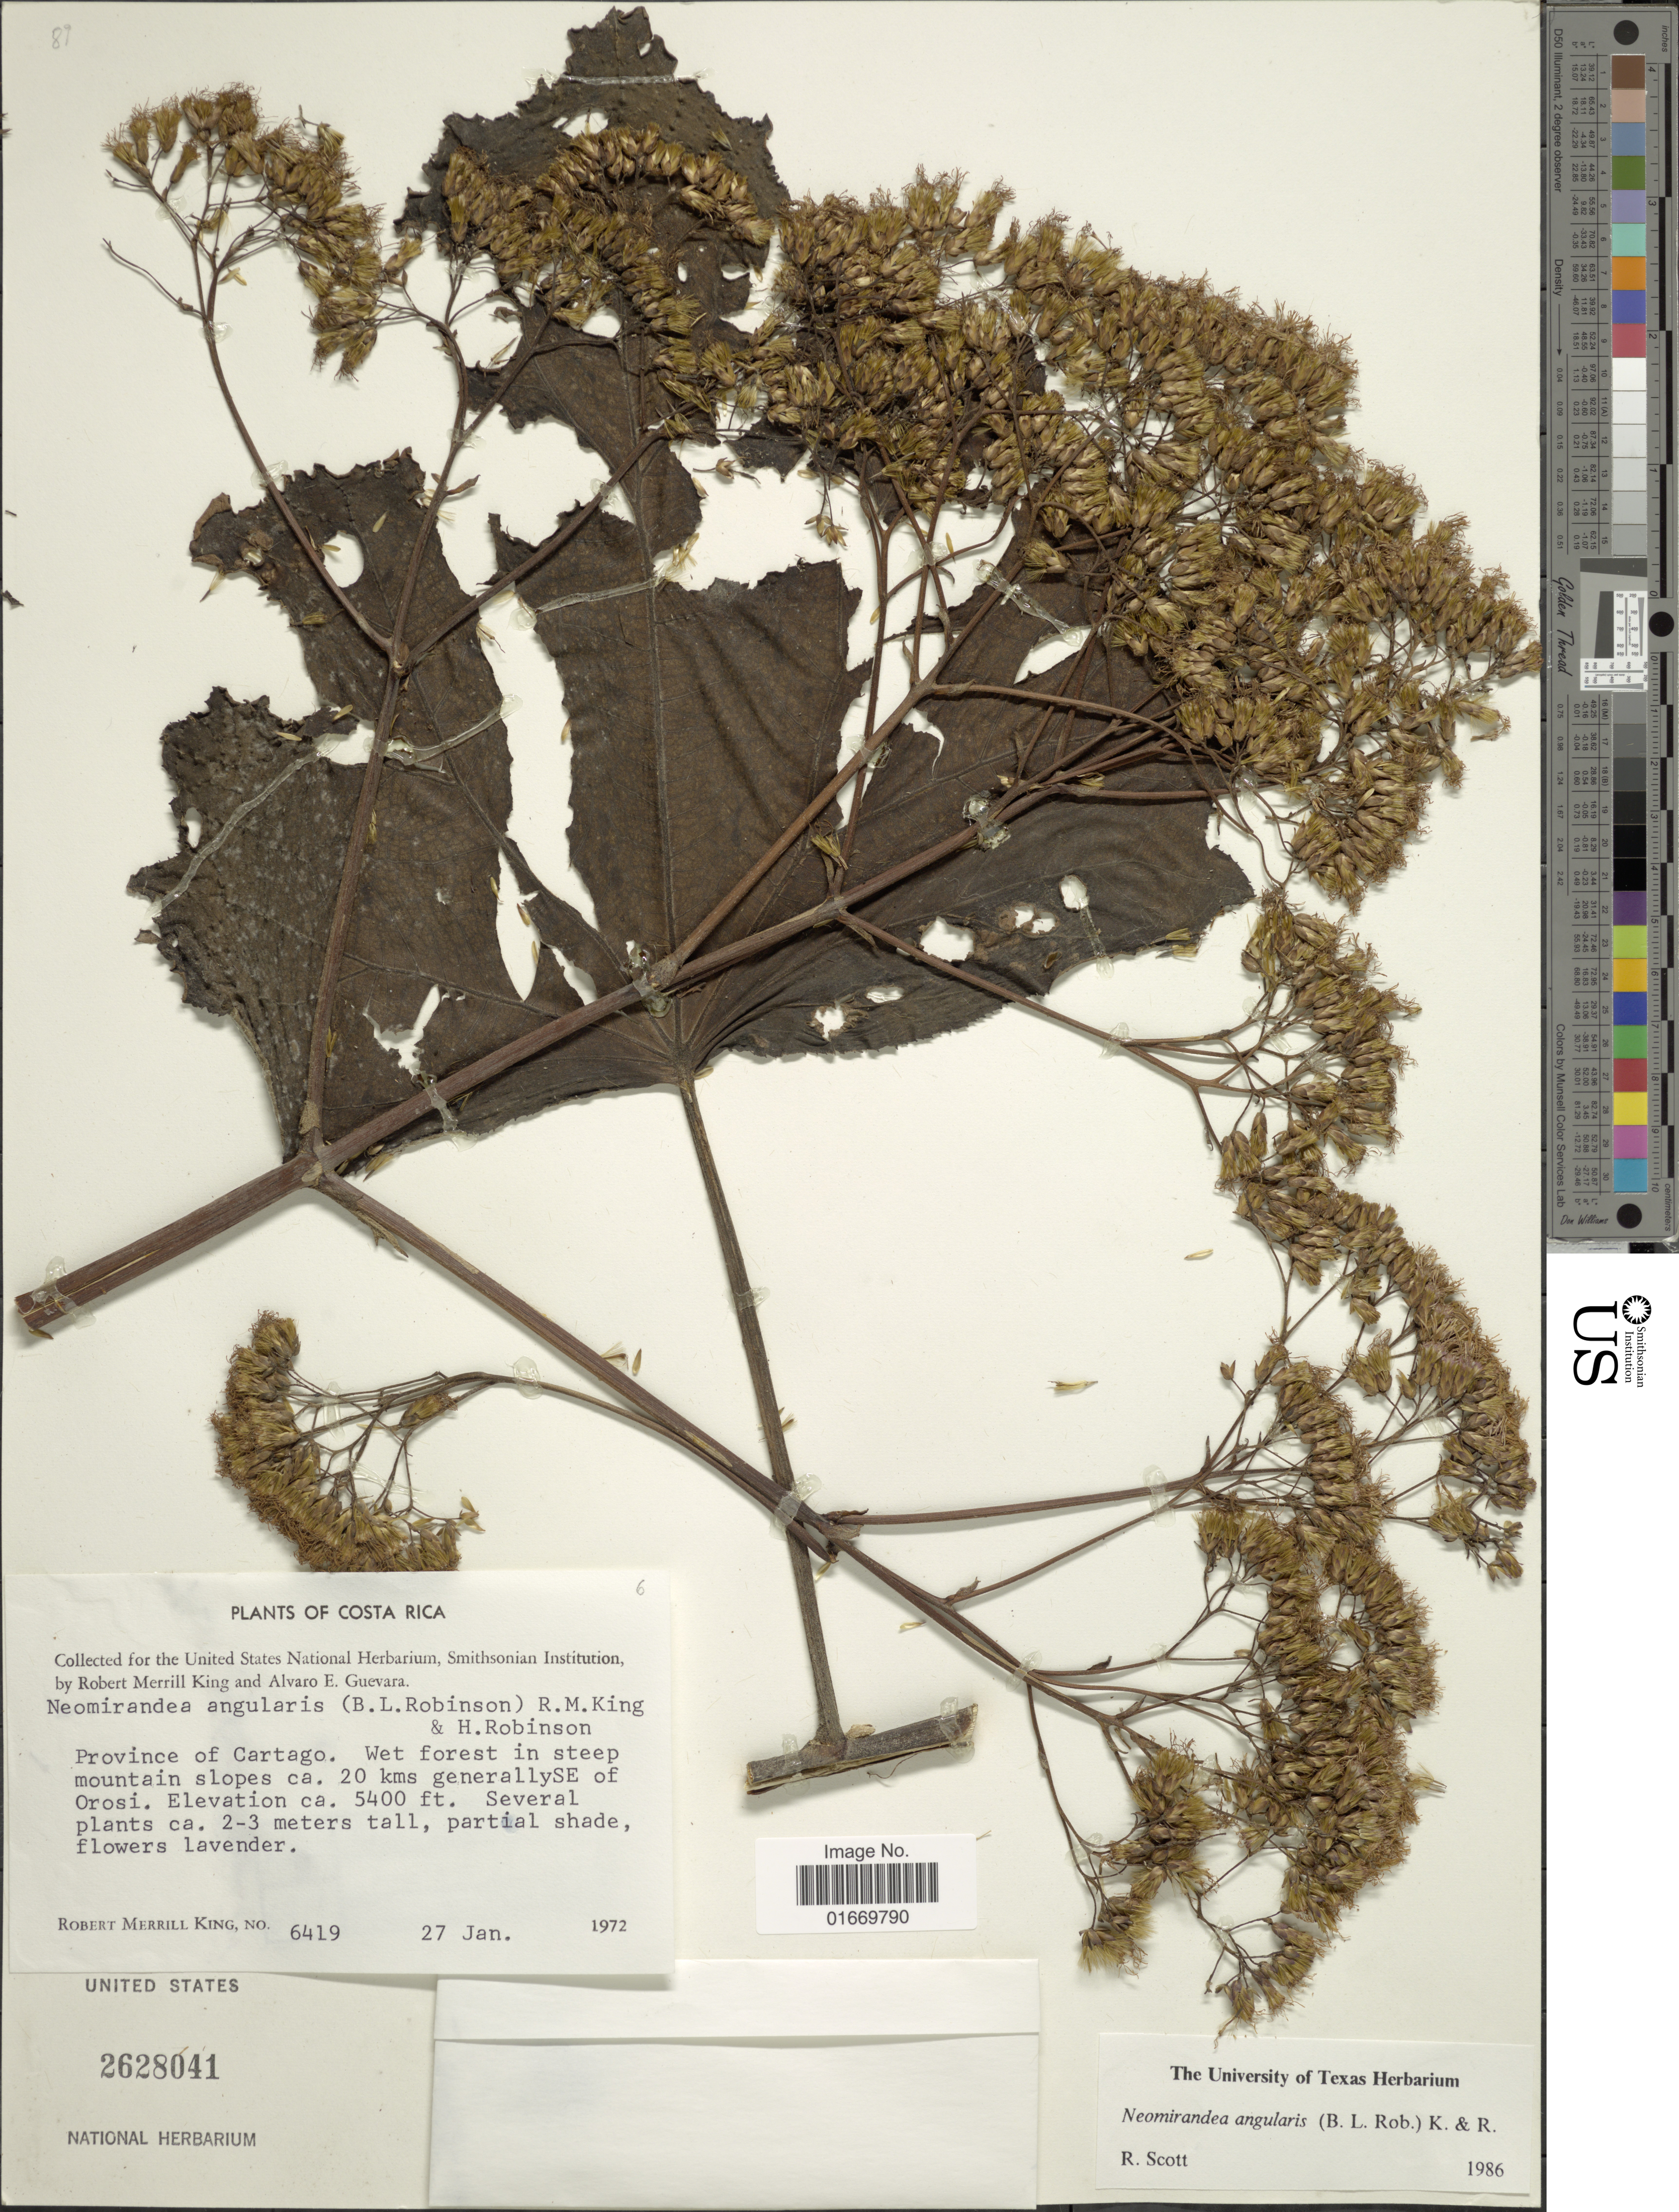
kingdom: Plantae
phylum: Tracheophyta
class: Magnoliopsida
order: Asterales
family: Asteraceae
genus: Neomirandea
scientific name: Neomirandea angularis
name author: (B.L. Rob.) R.M. King & H. Rob.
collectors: R. M. King & A. E. Guevara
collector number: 6419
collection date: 1972-01-27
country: Costa Rica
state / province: Cartago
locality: Mountain slopes ca 20 kms generally SE of Orosi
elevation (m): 1646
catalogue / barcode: US 2628041